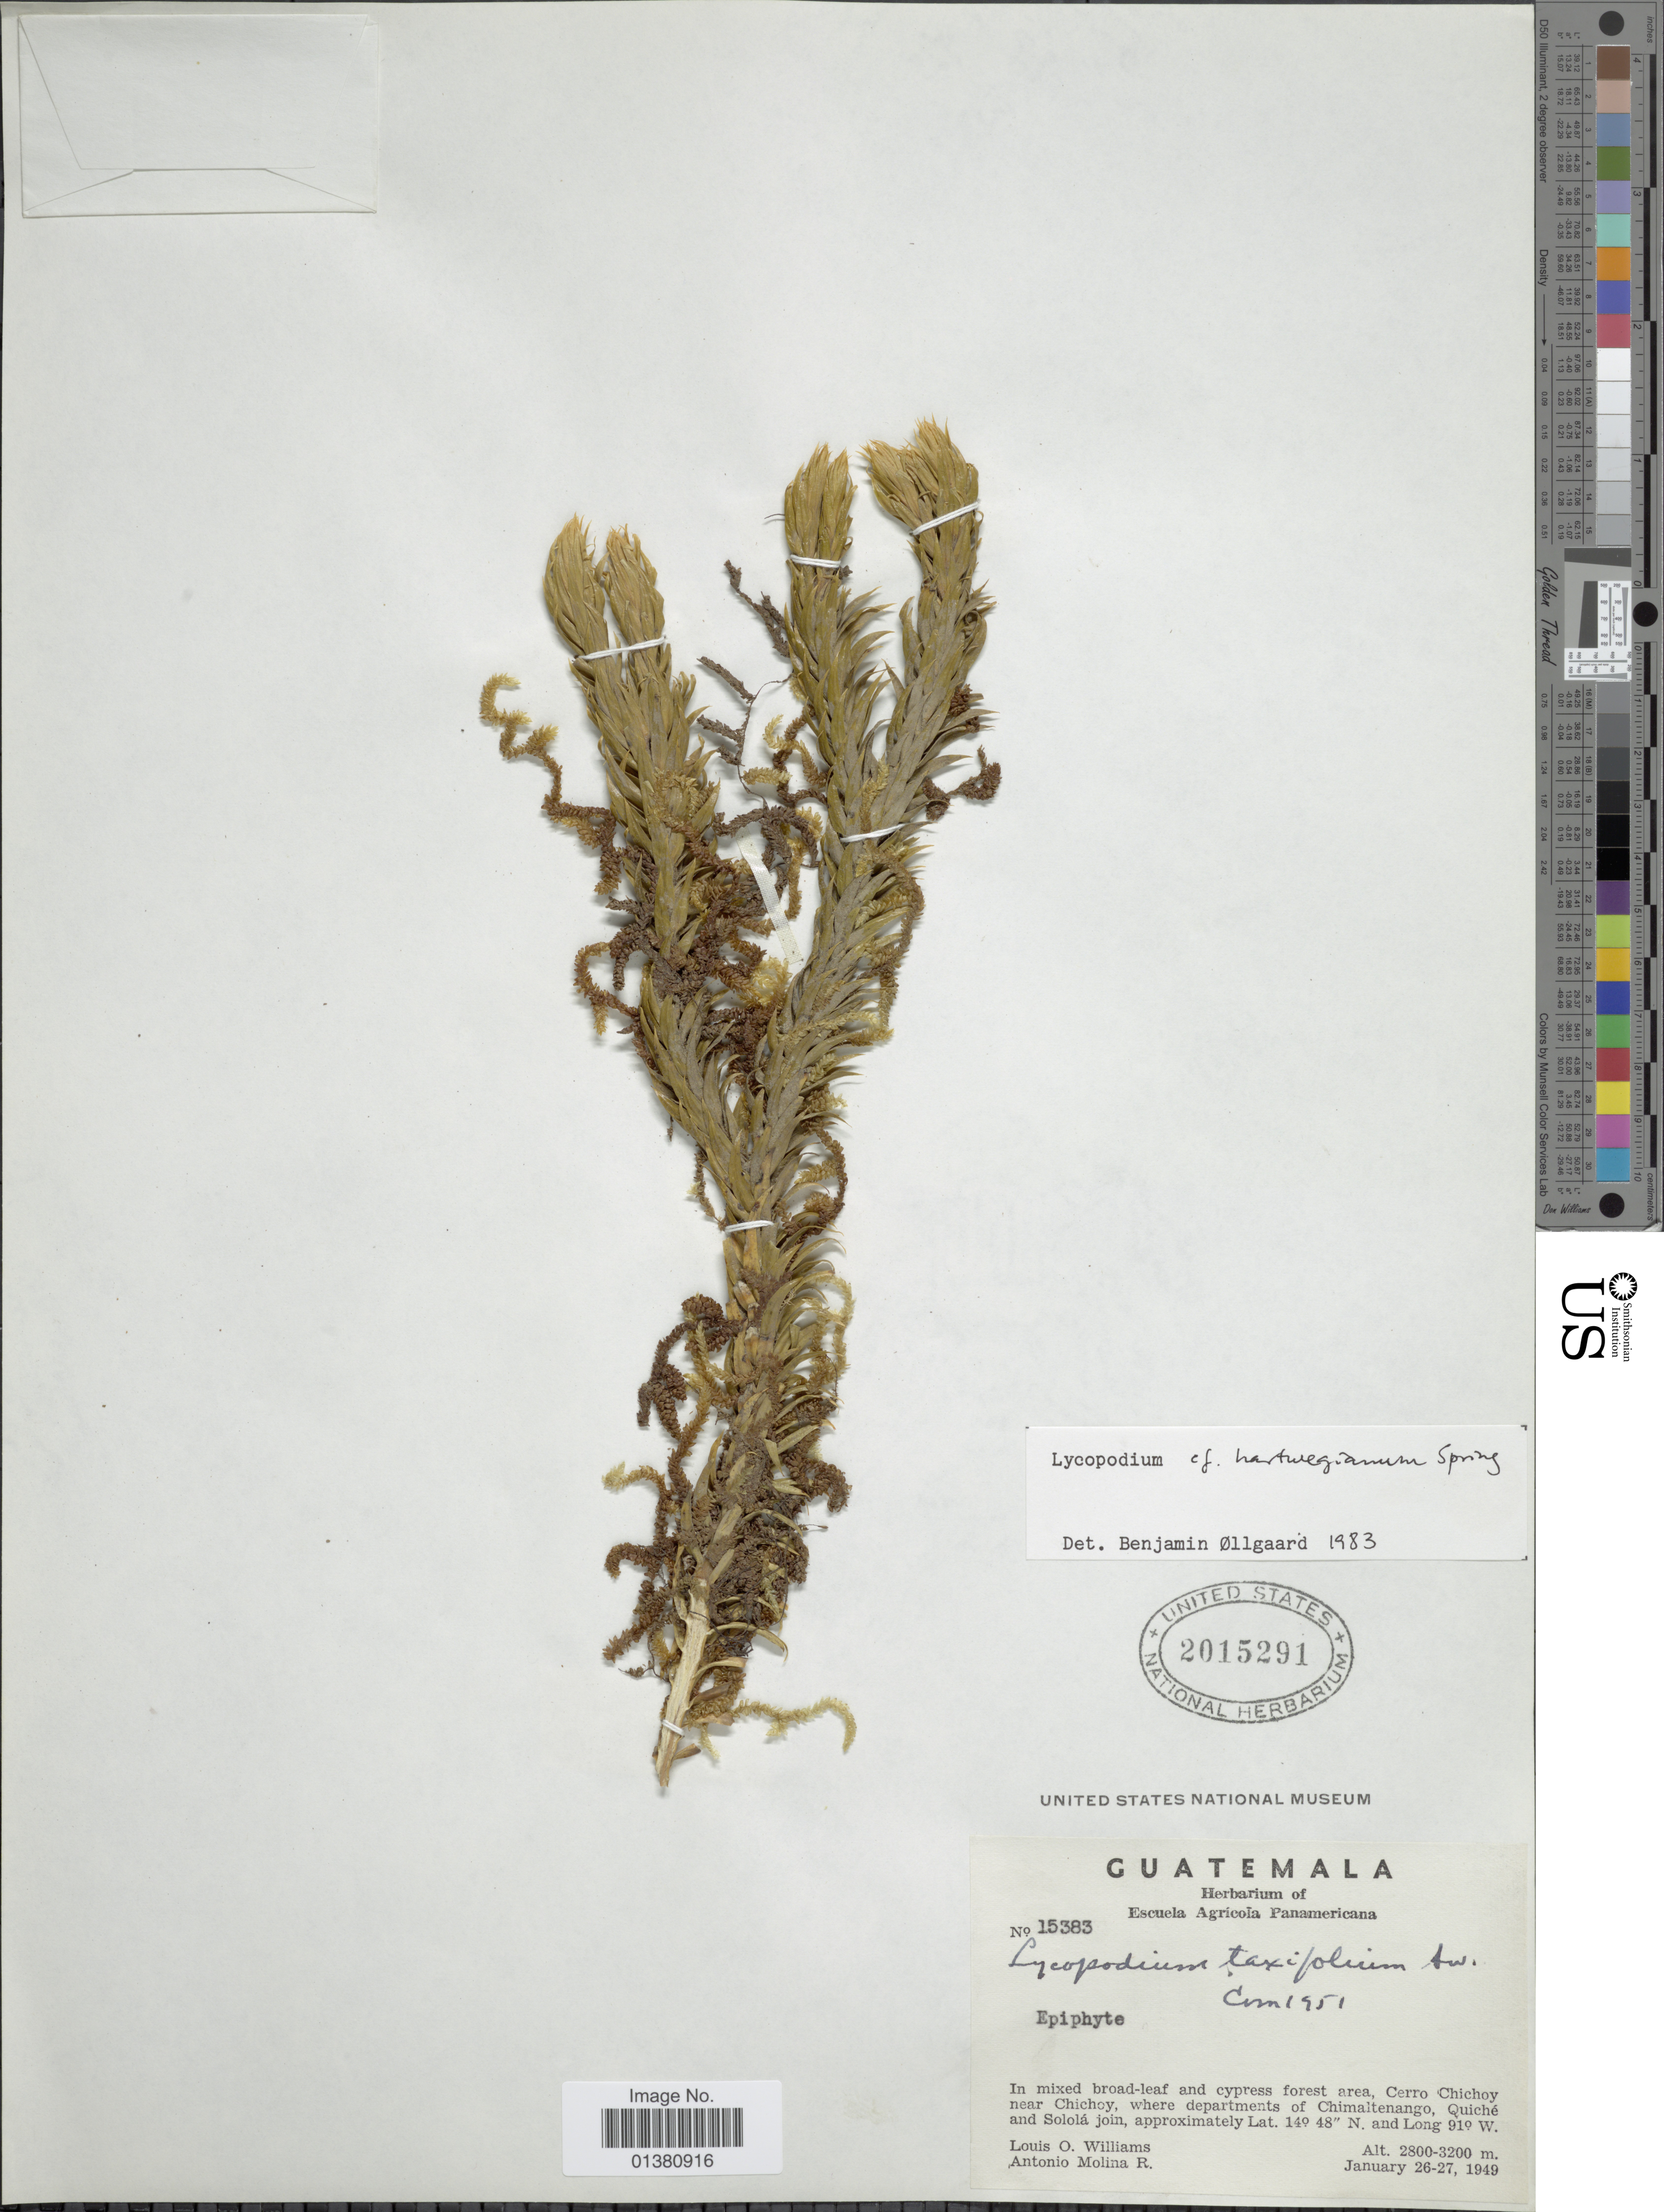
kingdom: Plantae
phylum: Tracheophyta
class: Lycopodiopsida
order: Lycopodiales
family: Lycopodiaceae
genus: Phlegmariurus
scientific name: Phlegmariurus hartwegianus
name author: (Spring) B. Øllg.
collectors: L. O. Williams & A. Molina R.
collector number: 15383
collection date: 1949-01-26/1949-01-27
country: Guatemala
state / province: Chimaltenango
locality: Cerro Chichoy near Chicoy, where departments of Chimaltenango, Quiché and Sololá join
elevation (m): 2800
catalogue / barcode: US 2015291